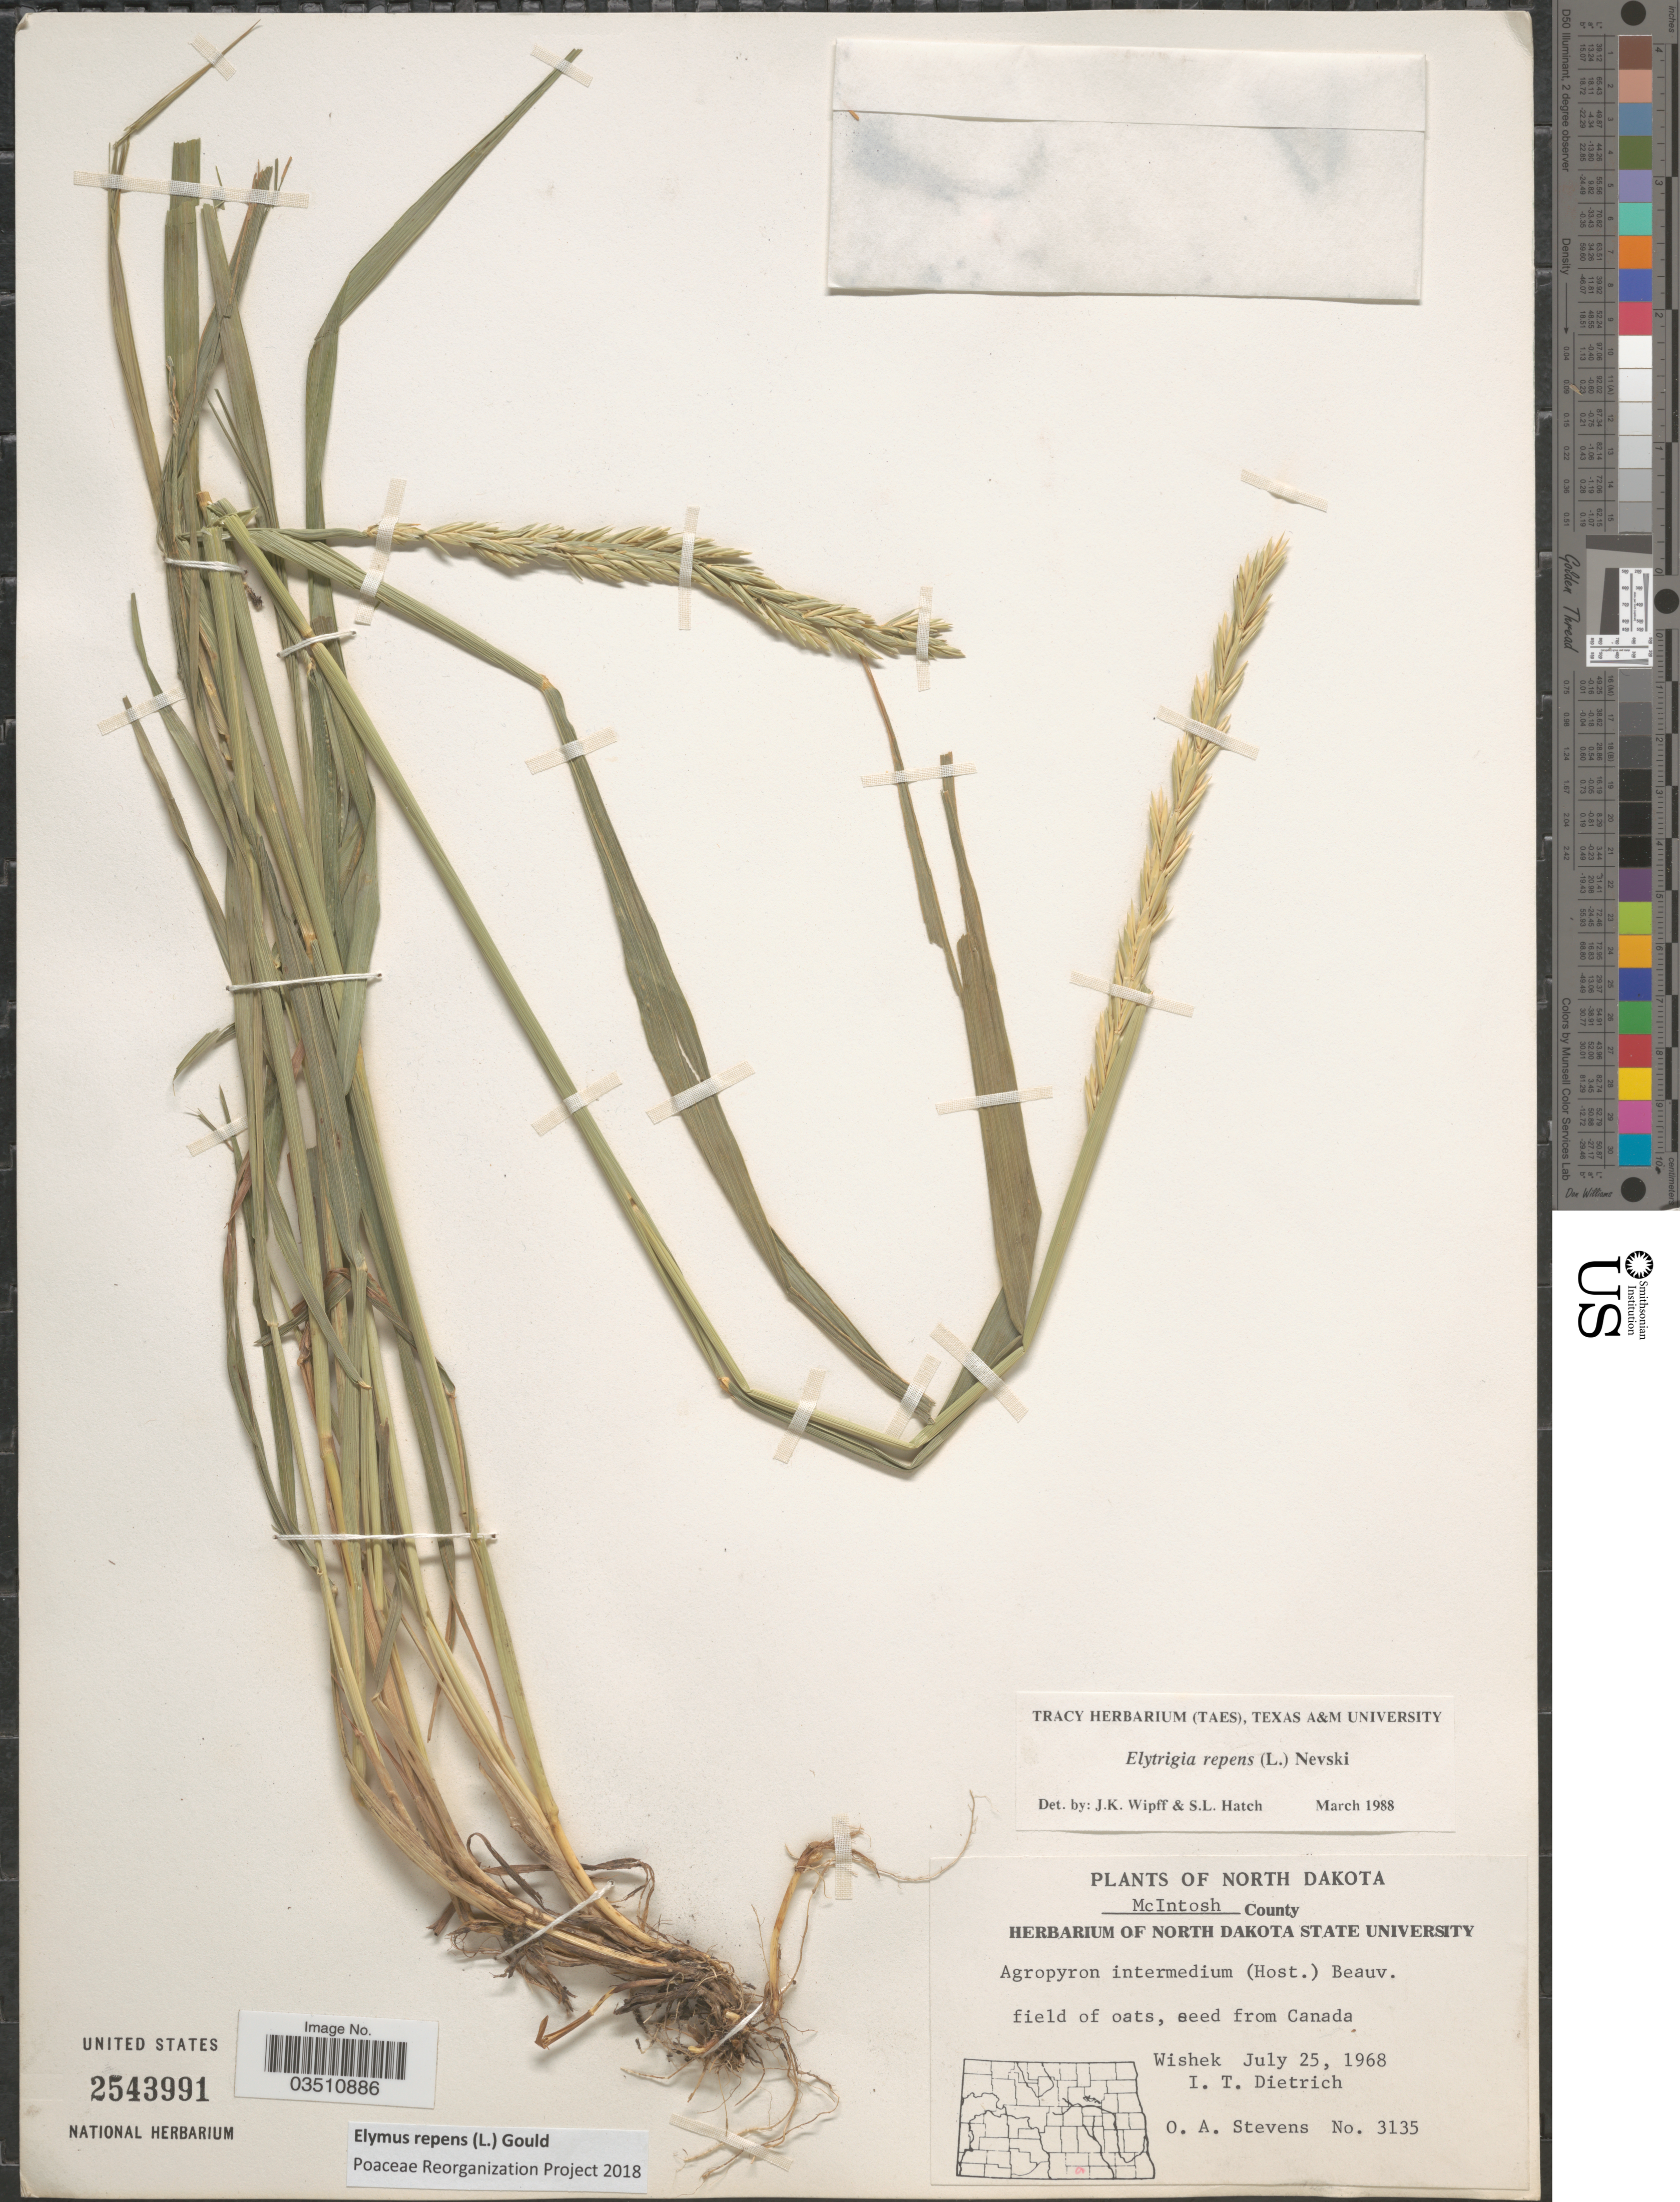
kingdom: Plantae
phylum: Tracheophyta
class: Liliopsida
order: Poales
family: Poaceae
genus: Elymus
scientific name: Elymus repens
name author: (L.) Gould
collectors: O. A. Stevens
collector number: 3135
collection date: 1968-07-25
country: United States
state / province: North Dakota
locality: McIntosh County. Fields of oats. Wishek.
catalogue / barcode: US 2543991